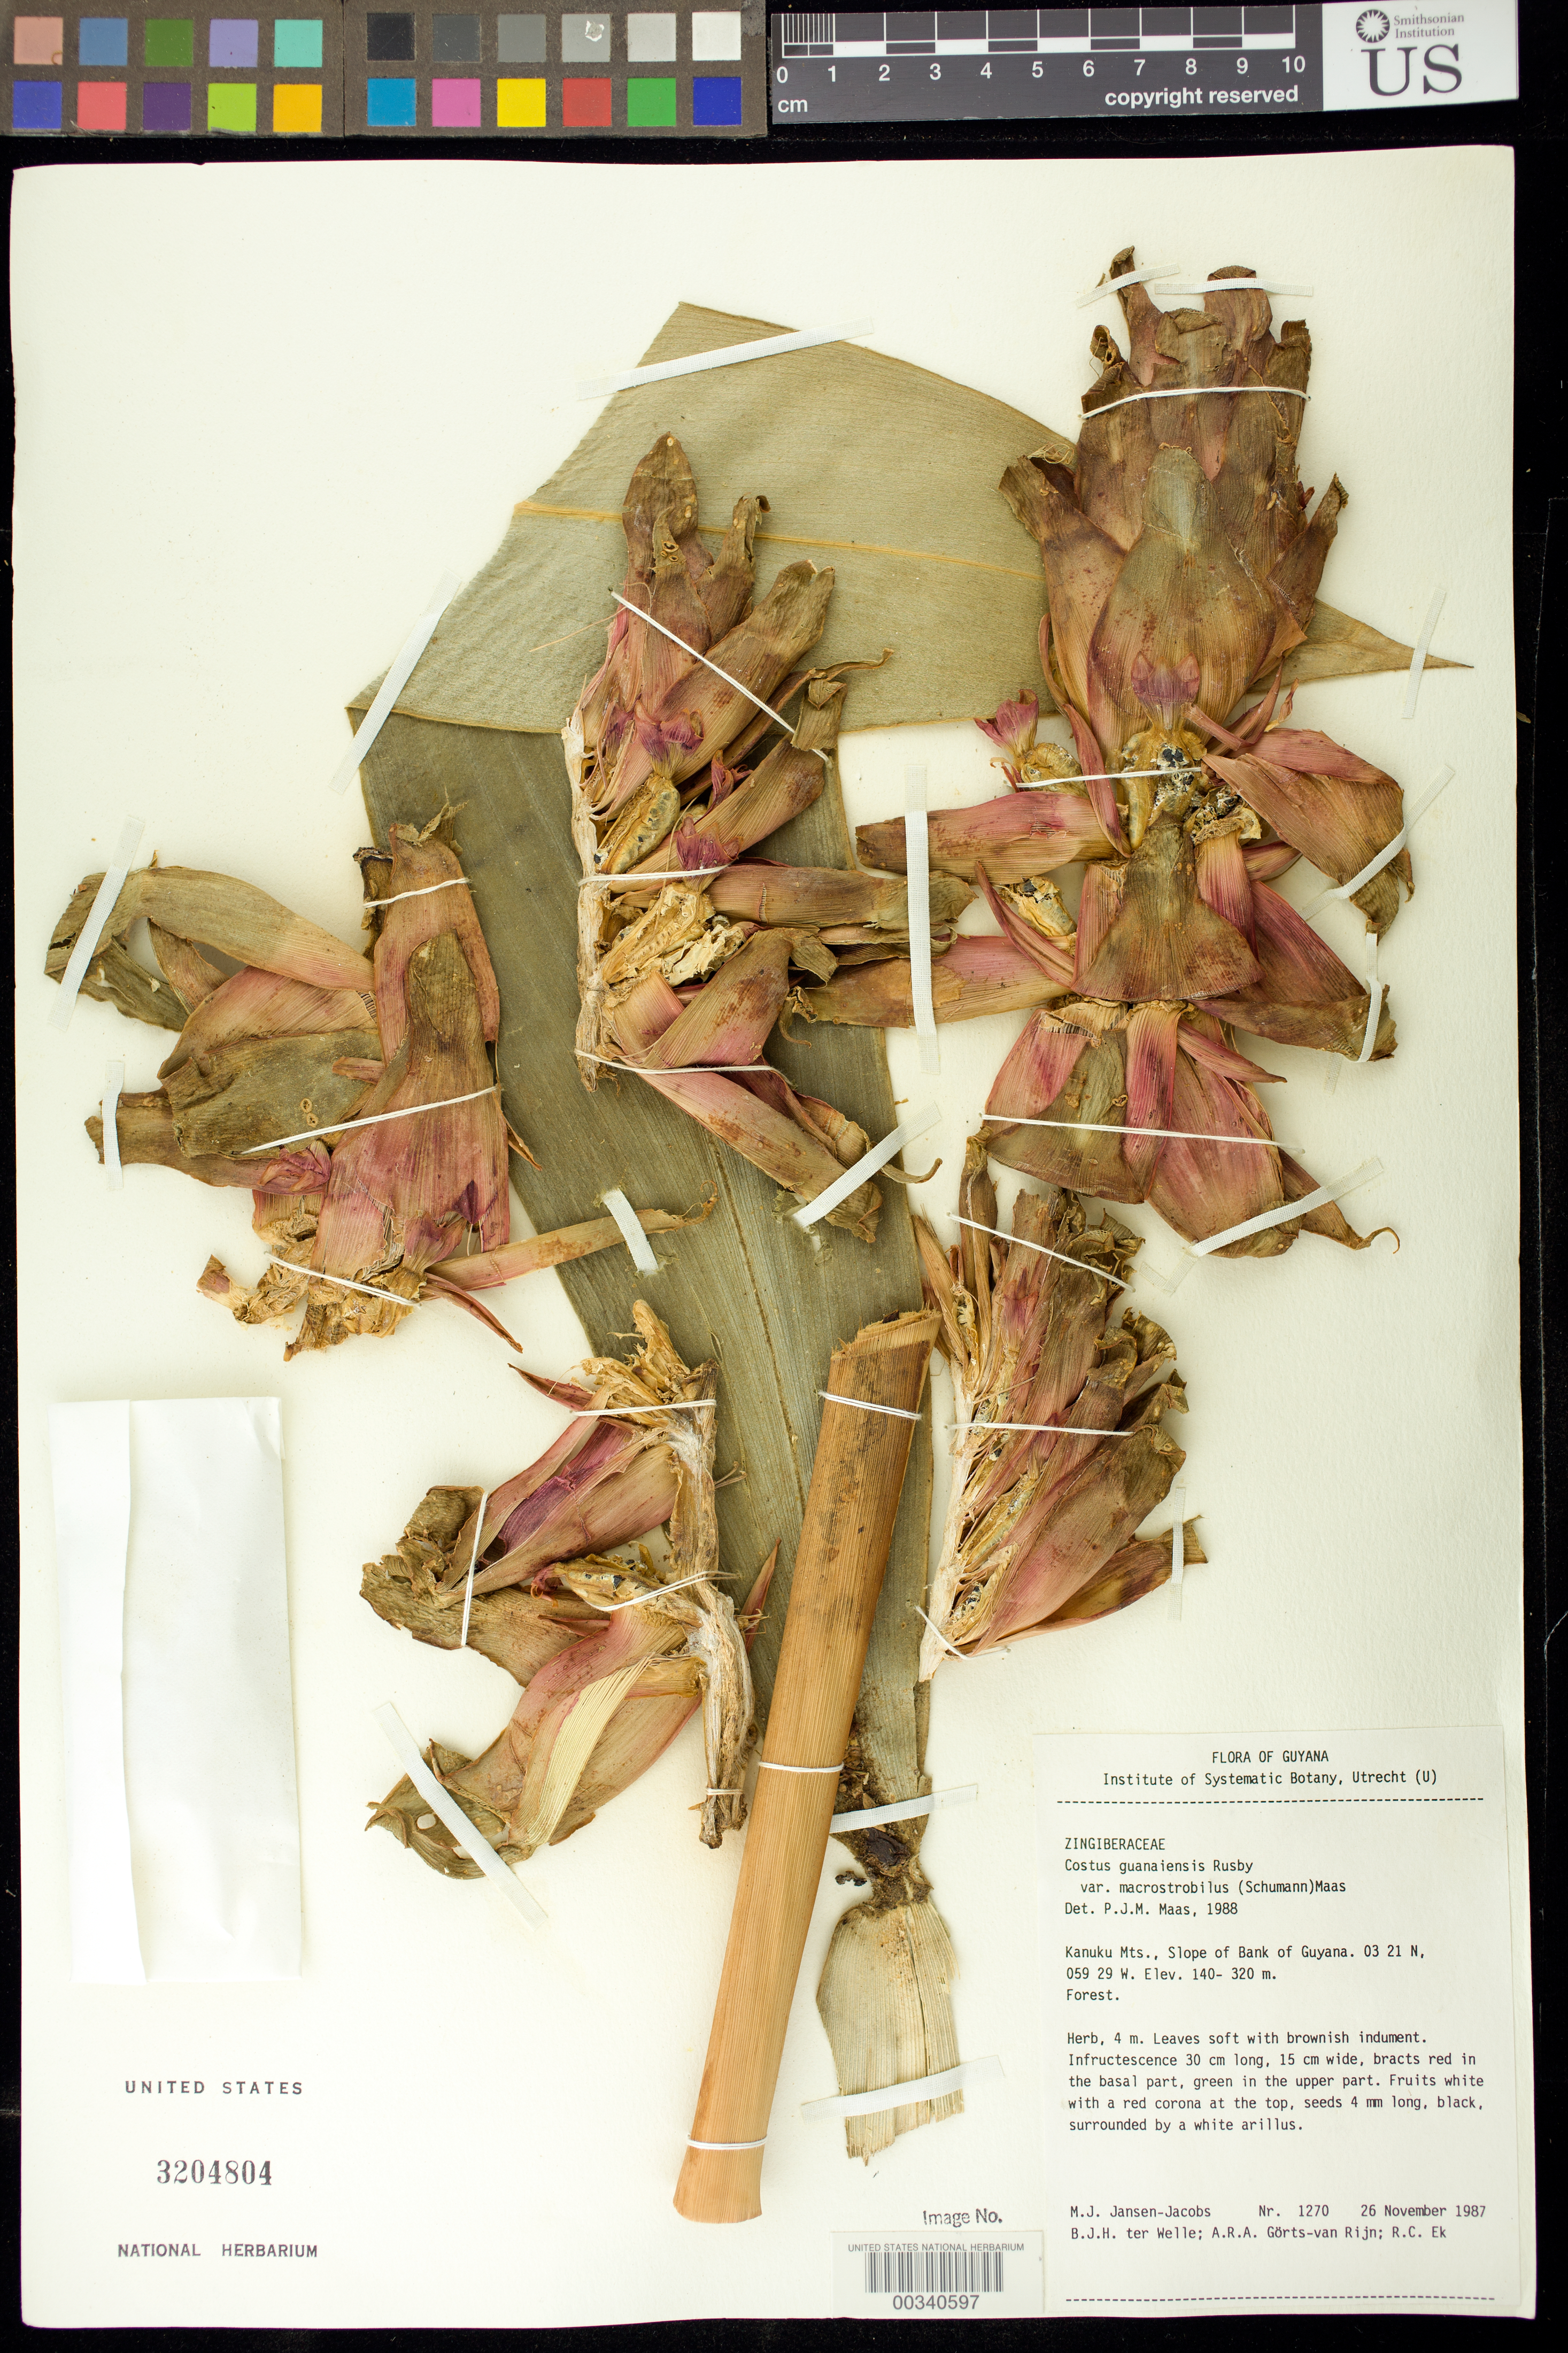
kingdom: Plantae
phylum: Tracheophyta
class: Liliopsida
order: Zingiberales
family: Costaceae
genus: Costus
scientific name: Costus guanaiensis var. macrostrobilis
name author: (K. Schum.) Maas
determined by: Maas, Paul J. M.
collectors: M. J. Jansen-Jacobs, B. Welle, A. .R. A. Görts-van Rijn & R. C. Ek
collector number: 1270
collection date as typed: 26 Nov 1987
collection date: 1987-11-26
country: Guyana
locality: Kanuku mts, slope of bank of guyana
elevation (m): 140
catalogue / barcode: US 3204804